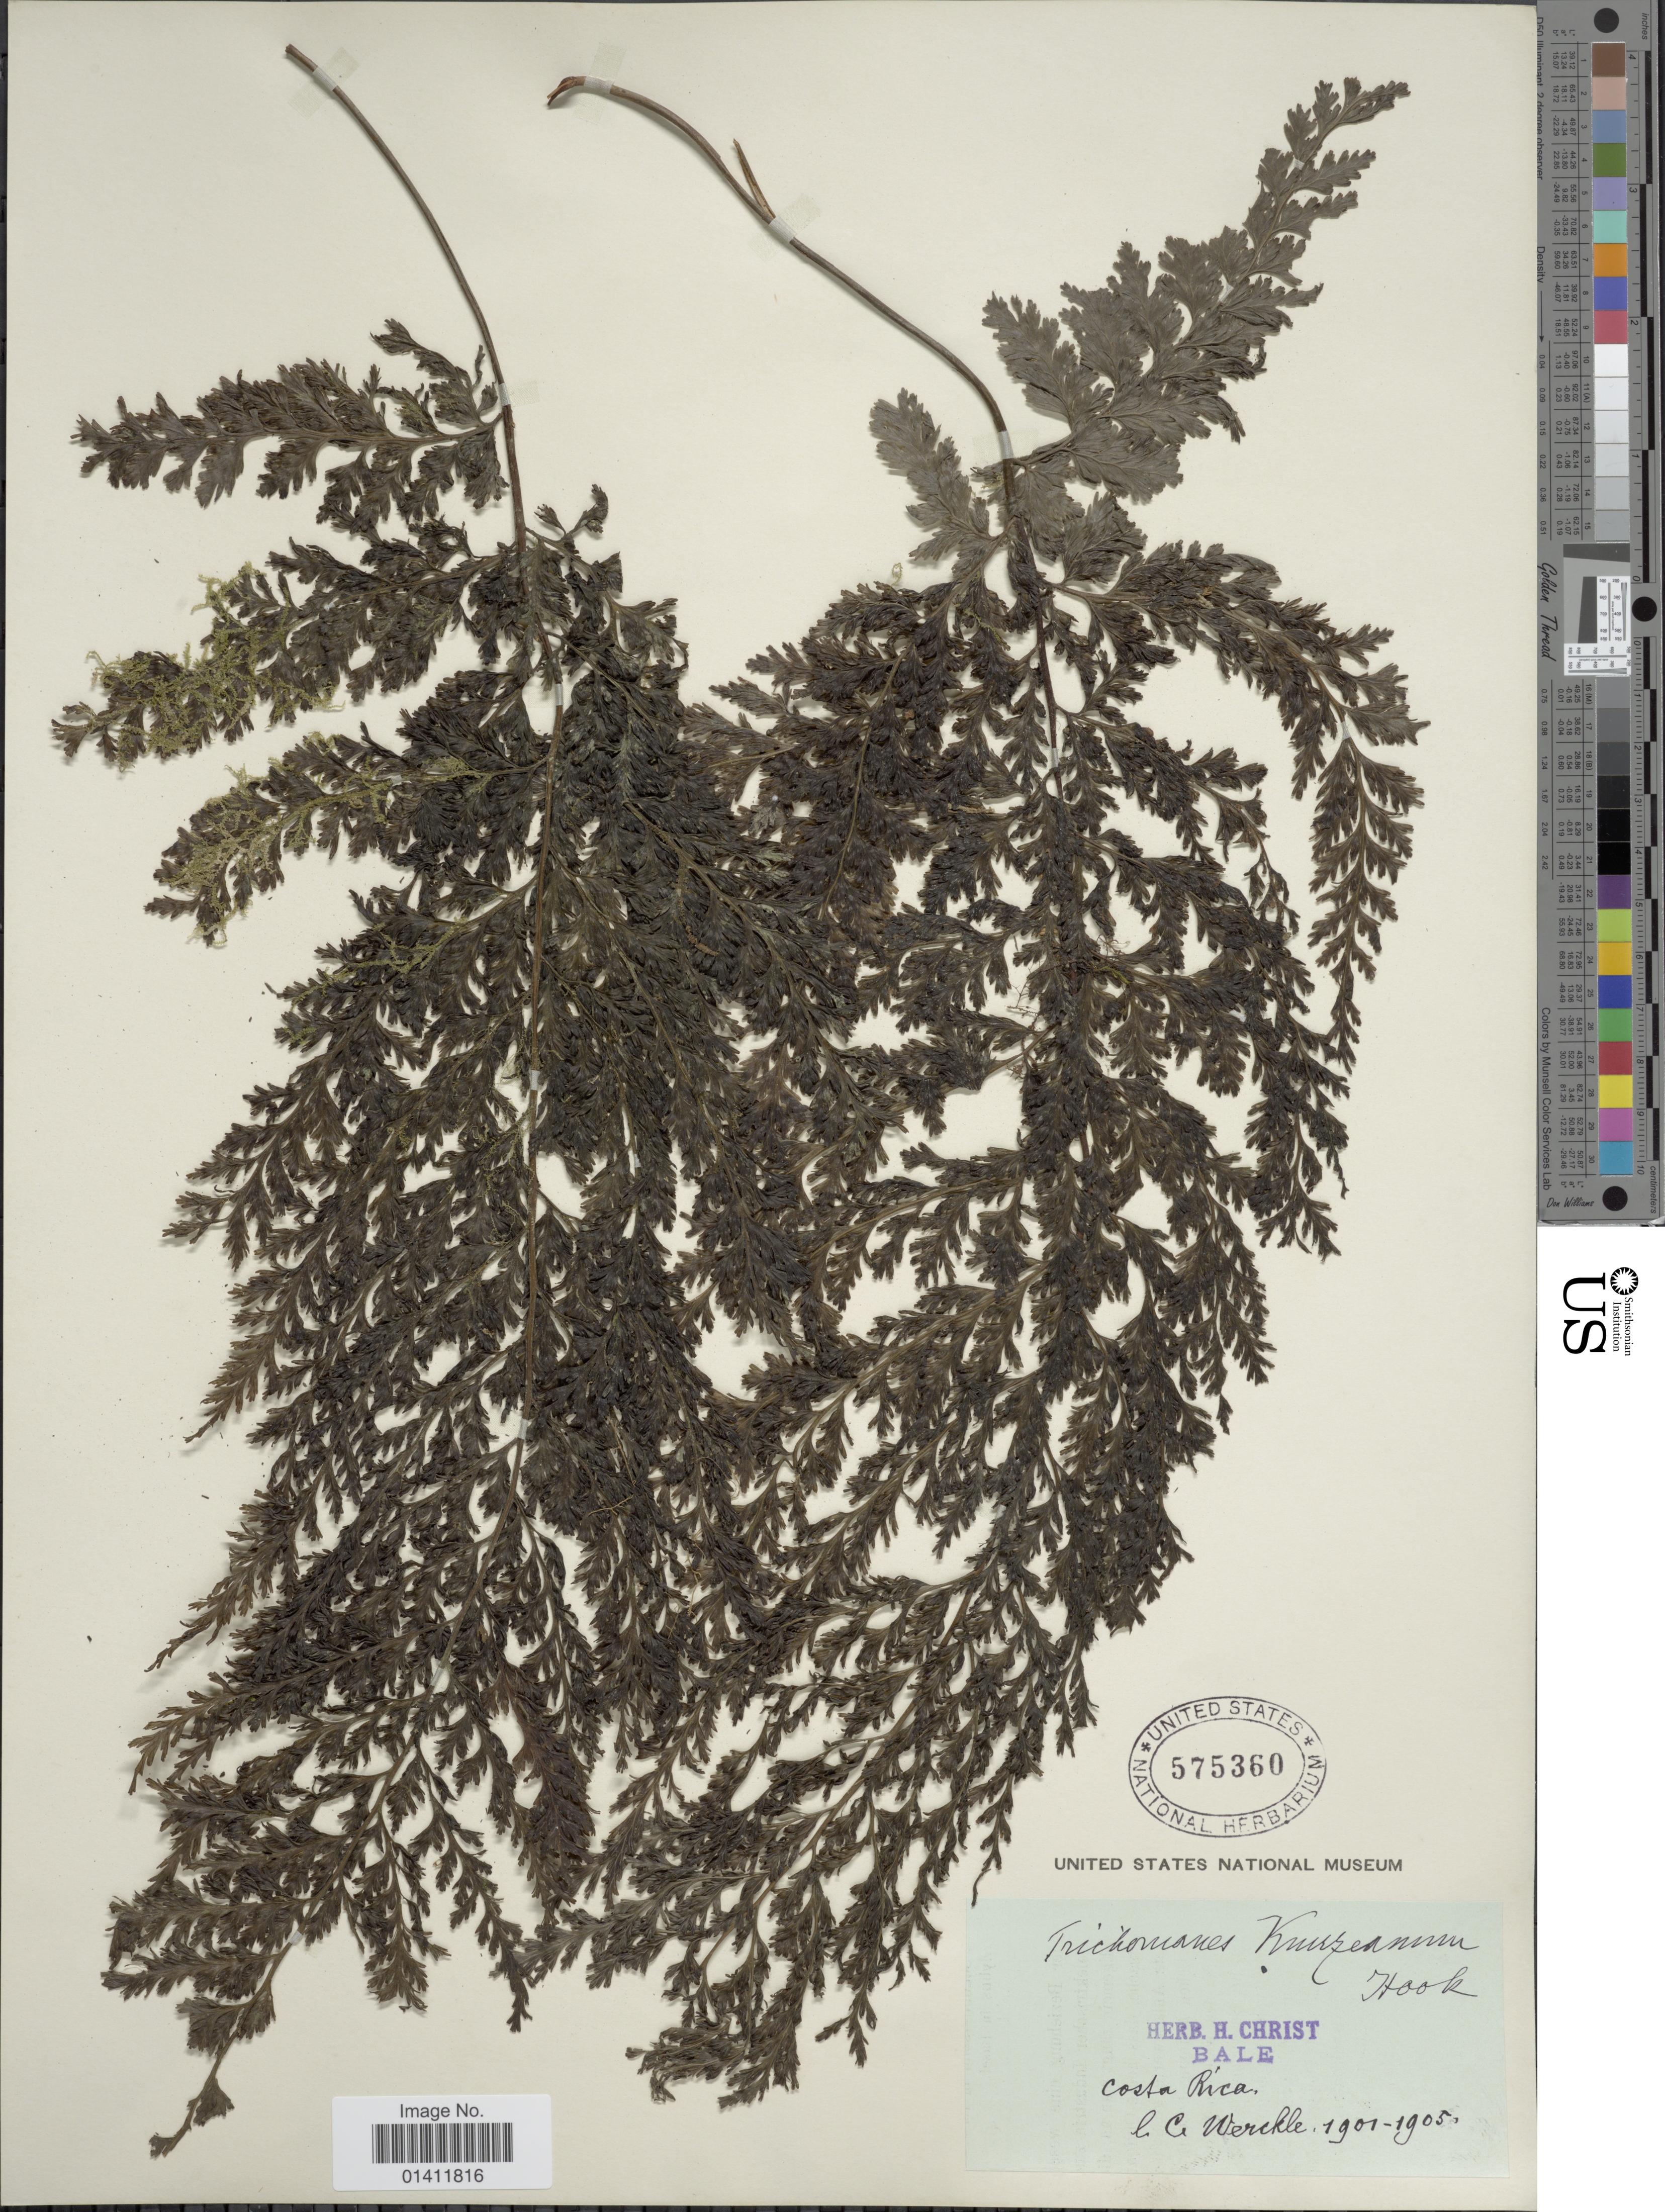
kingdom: Plantae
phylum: Tracheophyta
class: Polypodiopsida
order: Hymenophyllales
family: Hymenophyllaceae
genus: Vandenboschia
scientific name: Vandenboschia radicans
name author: (Sw.) Copel.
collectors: C. C Wercklé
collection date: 1901/1905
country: Costa Rica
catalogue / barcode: US 575360